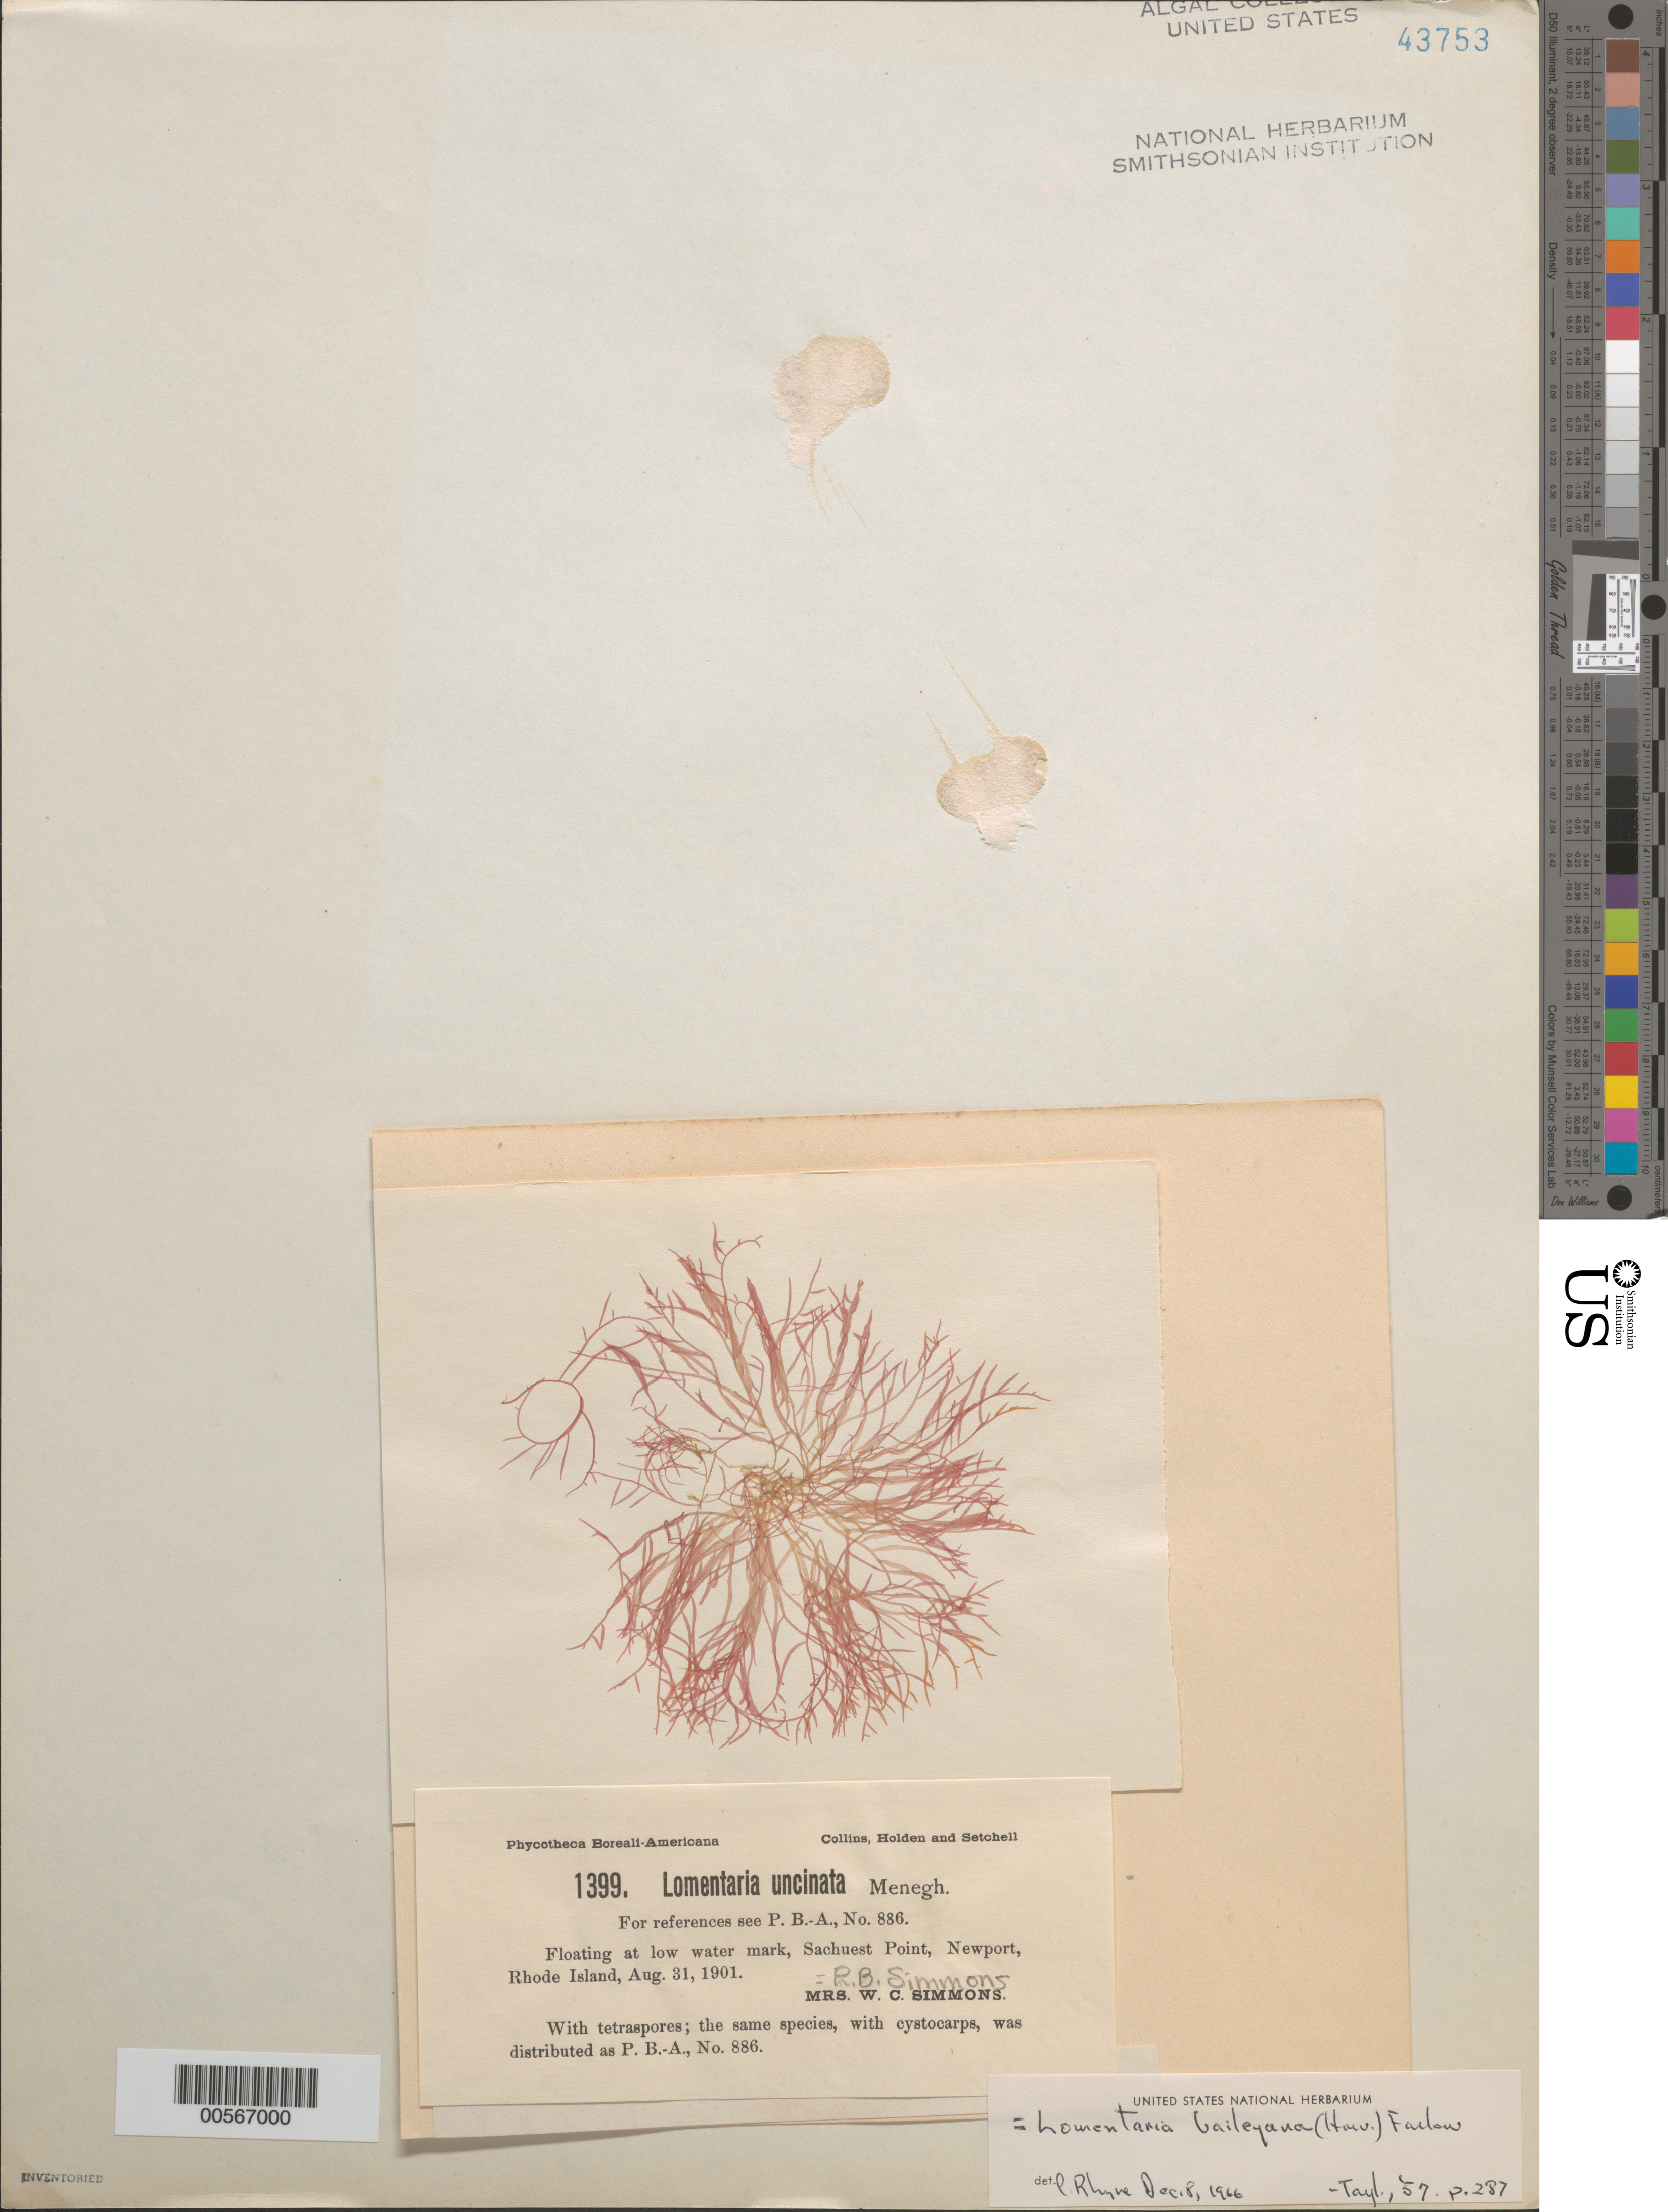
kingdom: Plantae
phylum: Rhodophyta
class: Florideophyceae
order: Rhodymeniales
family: Lomentariaceae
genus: Hooperia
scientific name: Hooperia divaricata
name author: (Durant) M.J. Wynne et al.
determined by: Algae name updating Project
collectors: R. B. Simmons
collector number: PB-A 1399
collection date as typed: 31 Aug 1901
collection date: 1901-08-31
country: United States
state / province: Rhode Island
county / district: Newport County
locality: Sachuest Point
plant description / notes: Collins, Holden & Setchell, Phycotheca Boreali-Americana, as Lomentaria uncinata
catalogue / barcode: US 43753